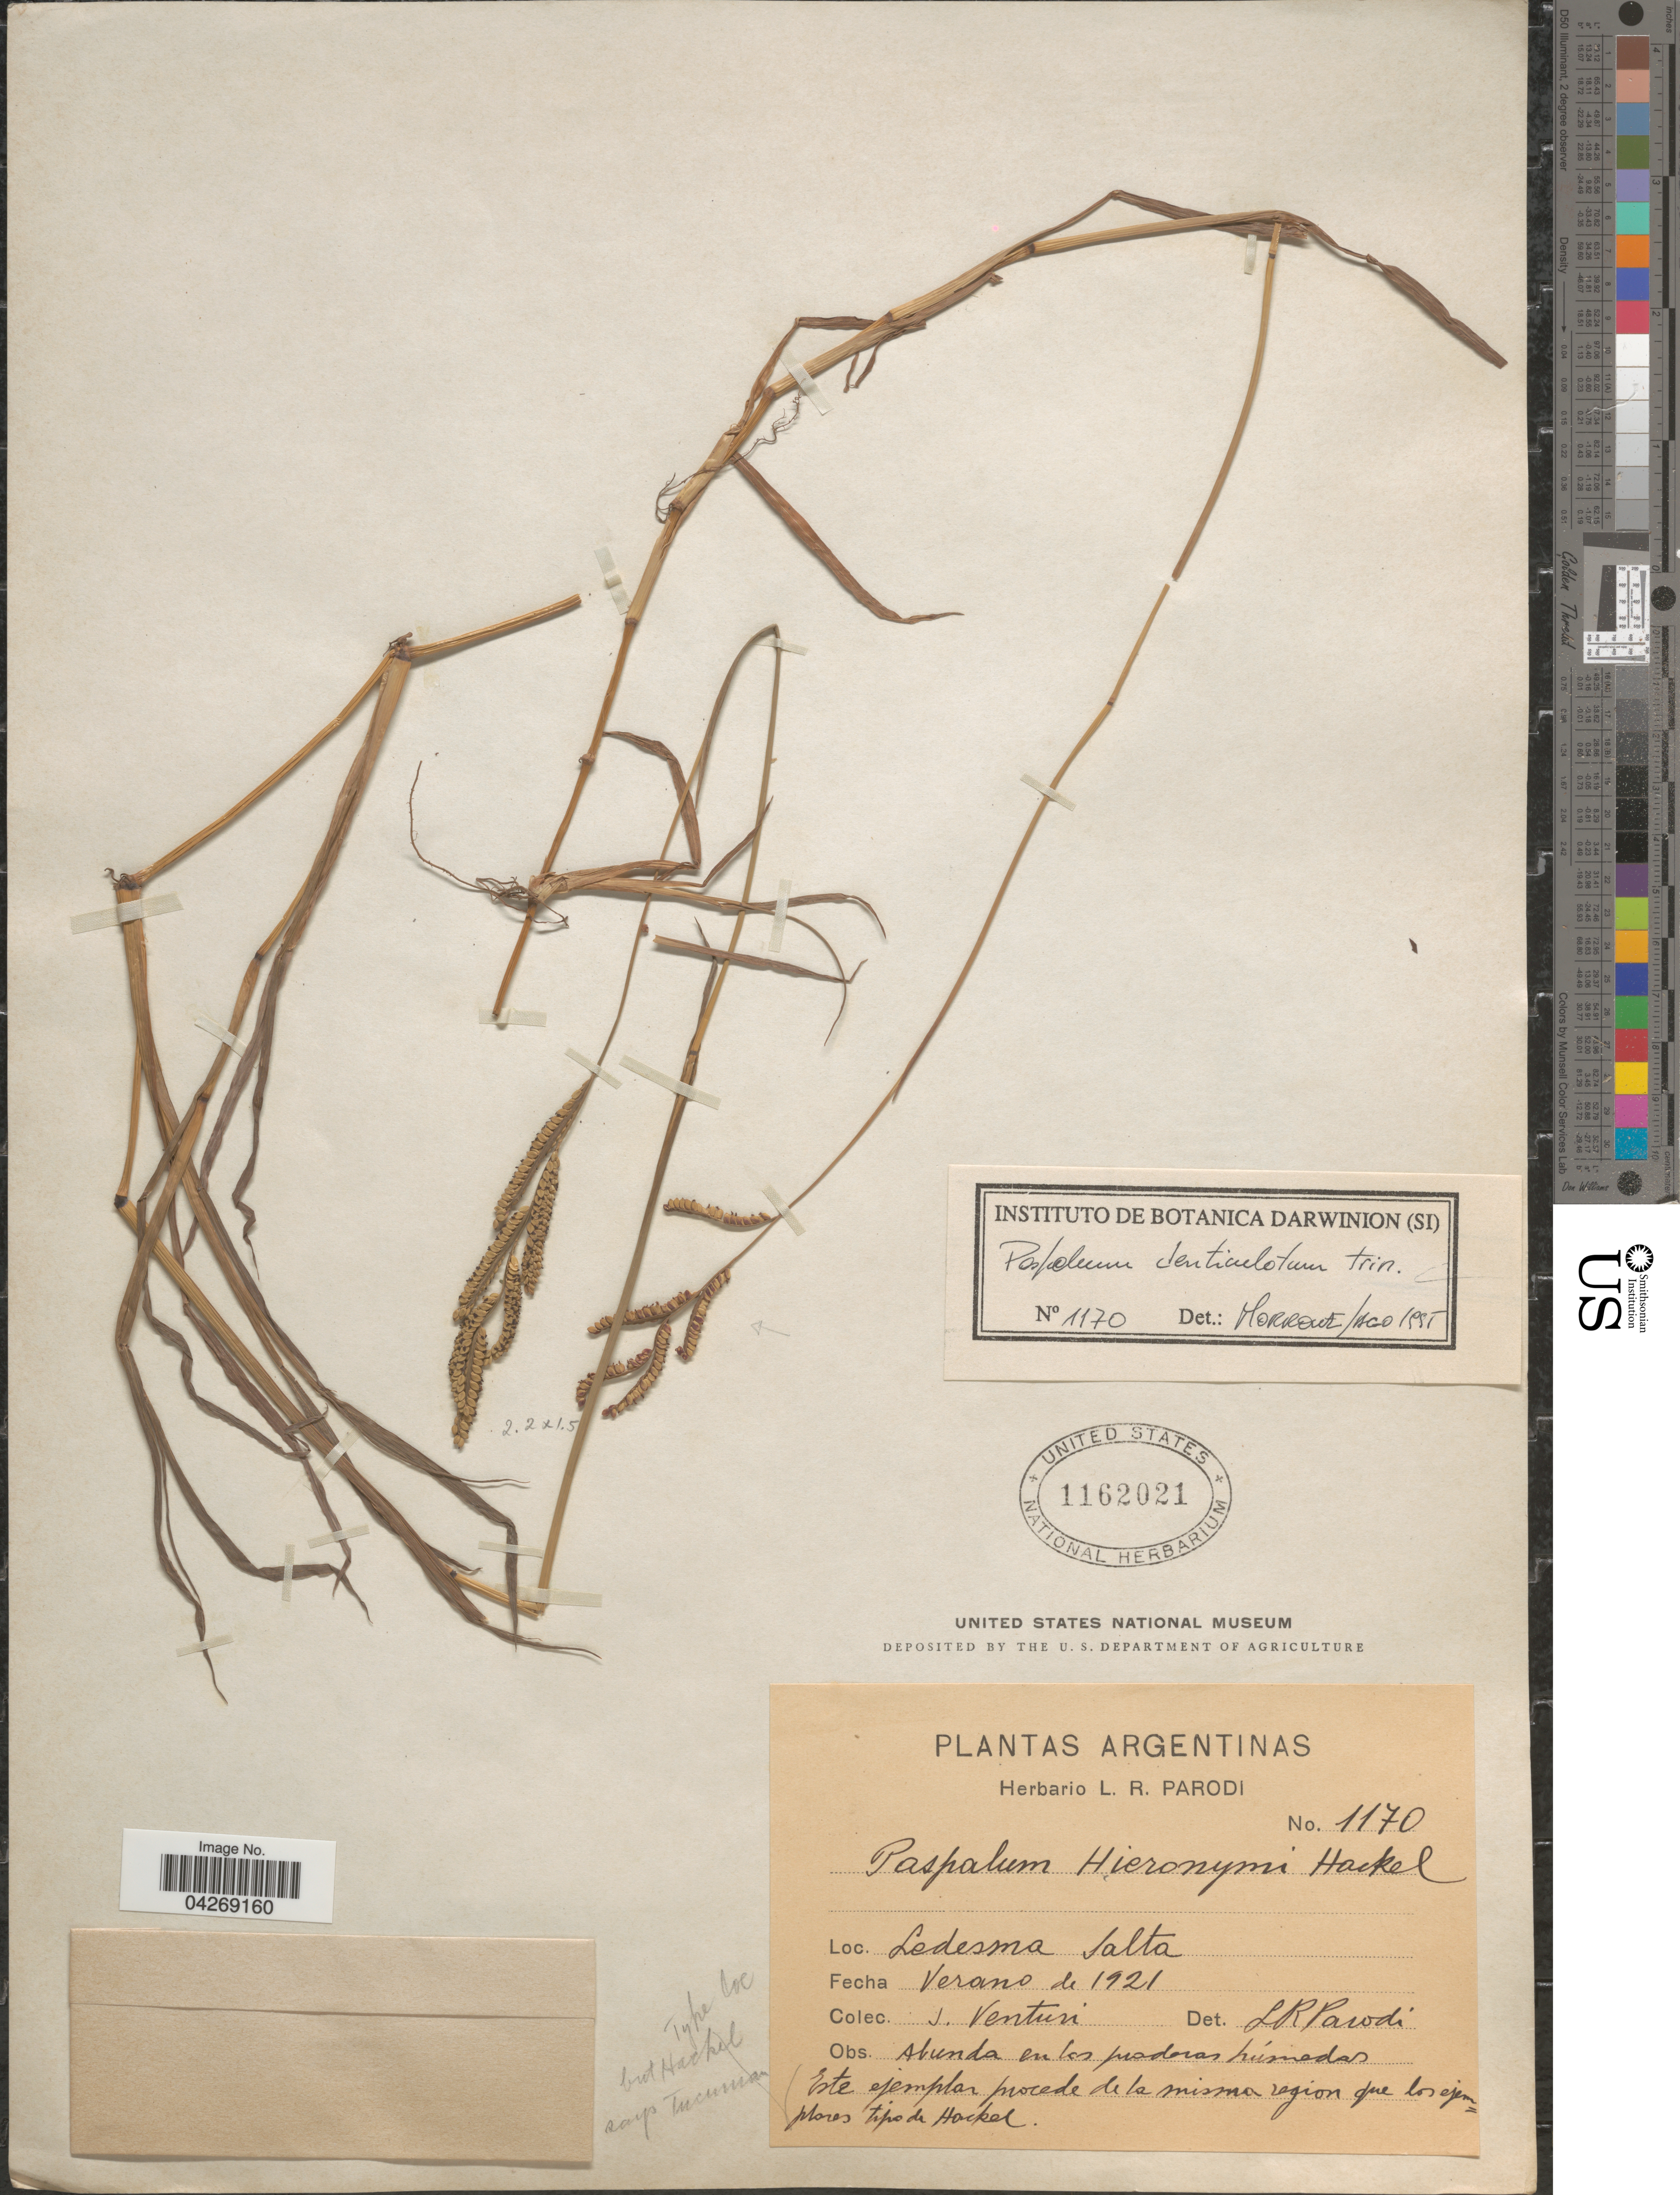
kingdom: Plantae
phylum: Tracheophyta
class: Liliopsida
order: Poales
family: Poaceae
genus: Paspalum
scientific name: Paspalum denticulatum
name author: Trin.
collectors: J. Venturi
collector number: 1170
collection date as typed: Verano de 1921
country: Argentina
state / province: Salta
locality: Ledesma.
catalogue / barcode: US 1162021